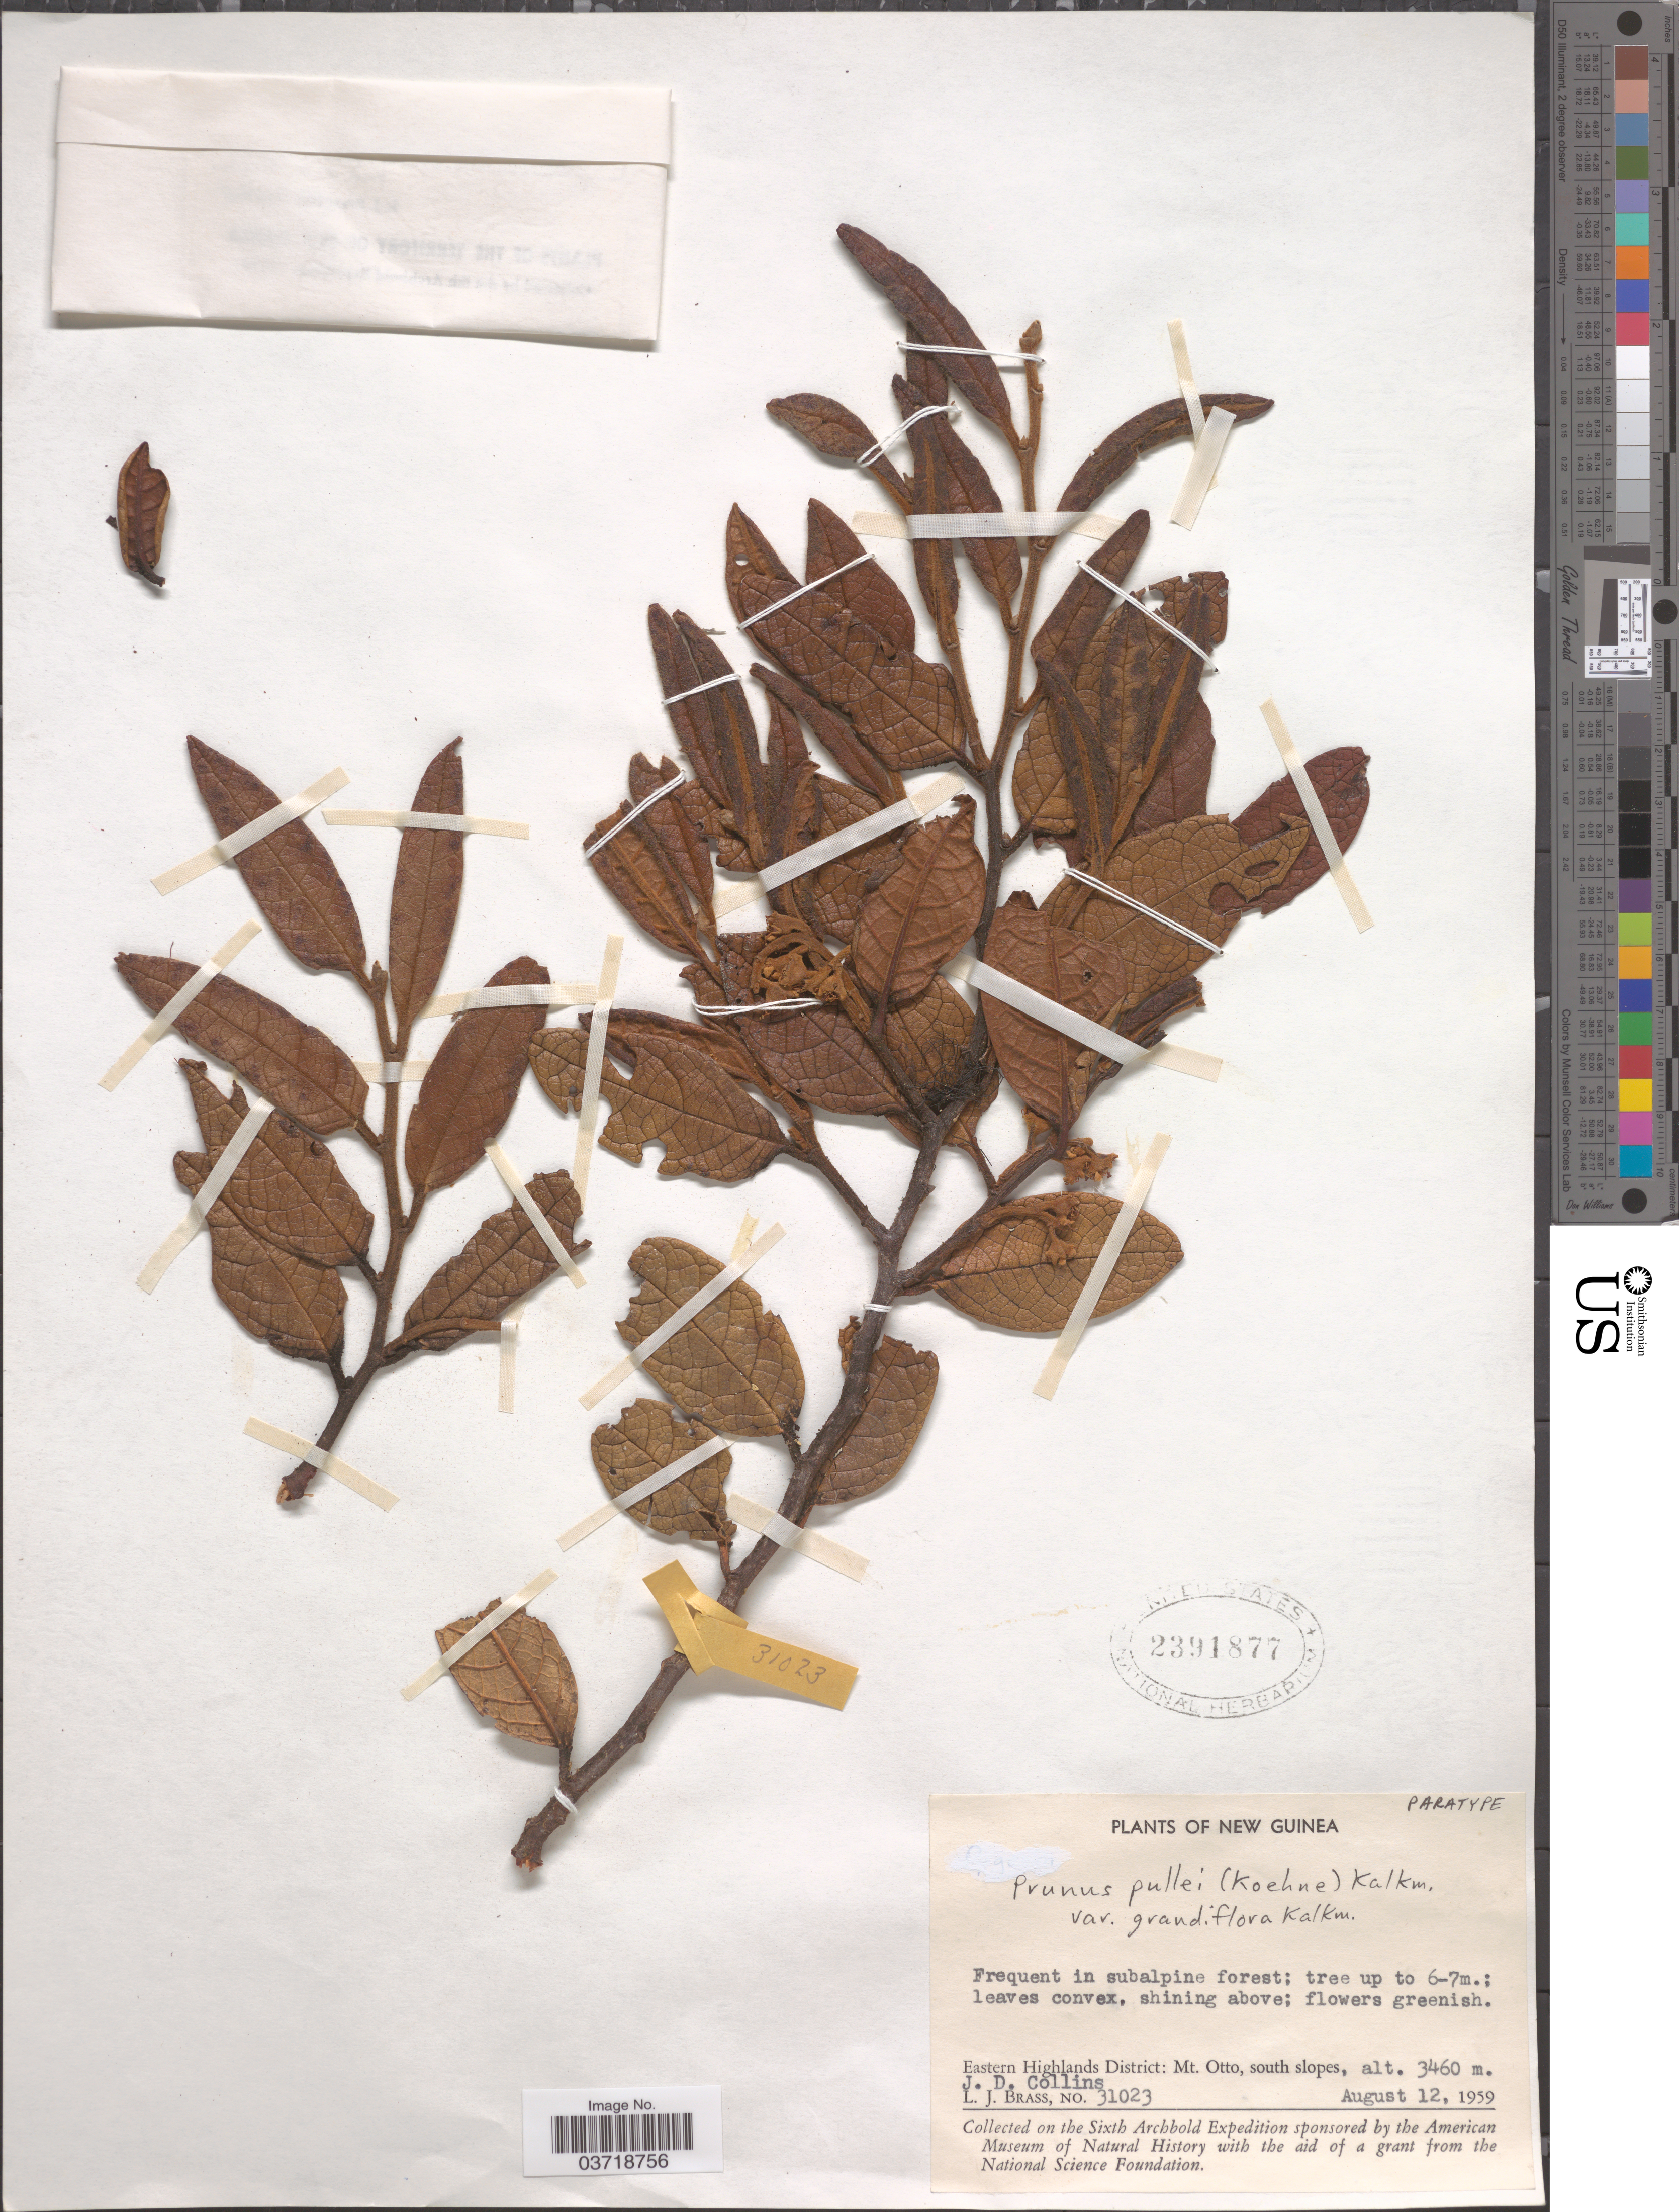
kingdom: Plantae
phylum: Tracheophyta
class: Magnoliopsida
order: Rosales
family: Rosaceae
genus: Prunus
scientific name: Prunus pullei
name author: (Koehne) Kalkman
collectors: J. Collins & L. J. Brass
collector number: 31023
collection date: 1959-08-12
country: Papua New Guinea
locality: New Guinea. Eastern Highlands District: Mt. Otto, south slopes.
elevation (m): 3460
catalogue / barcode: US 2391877